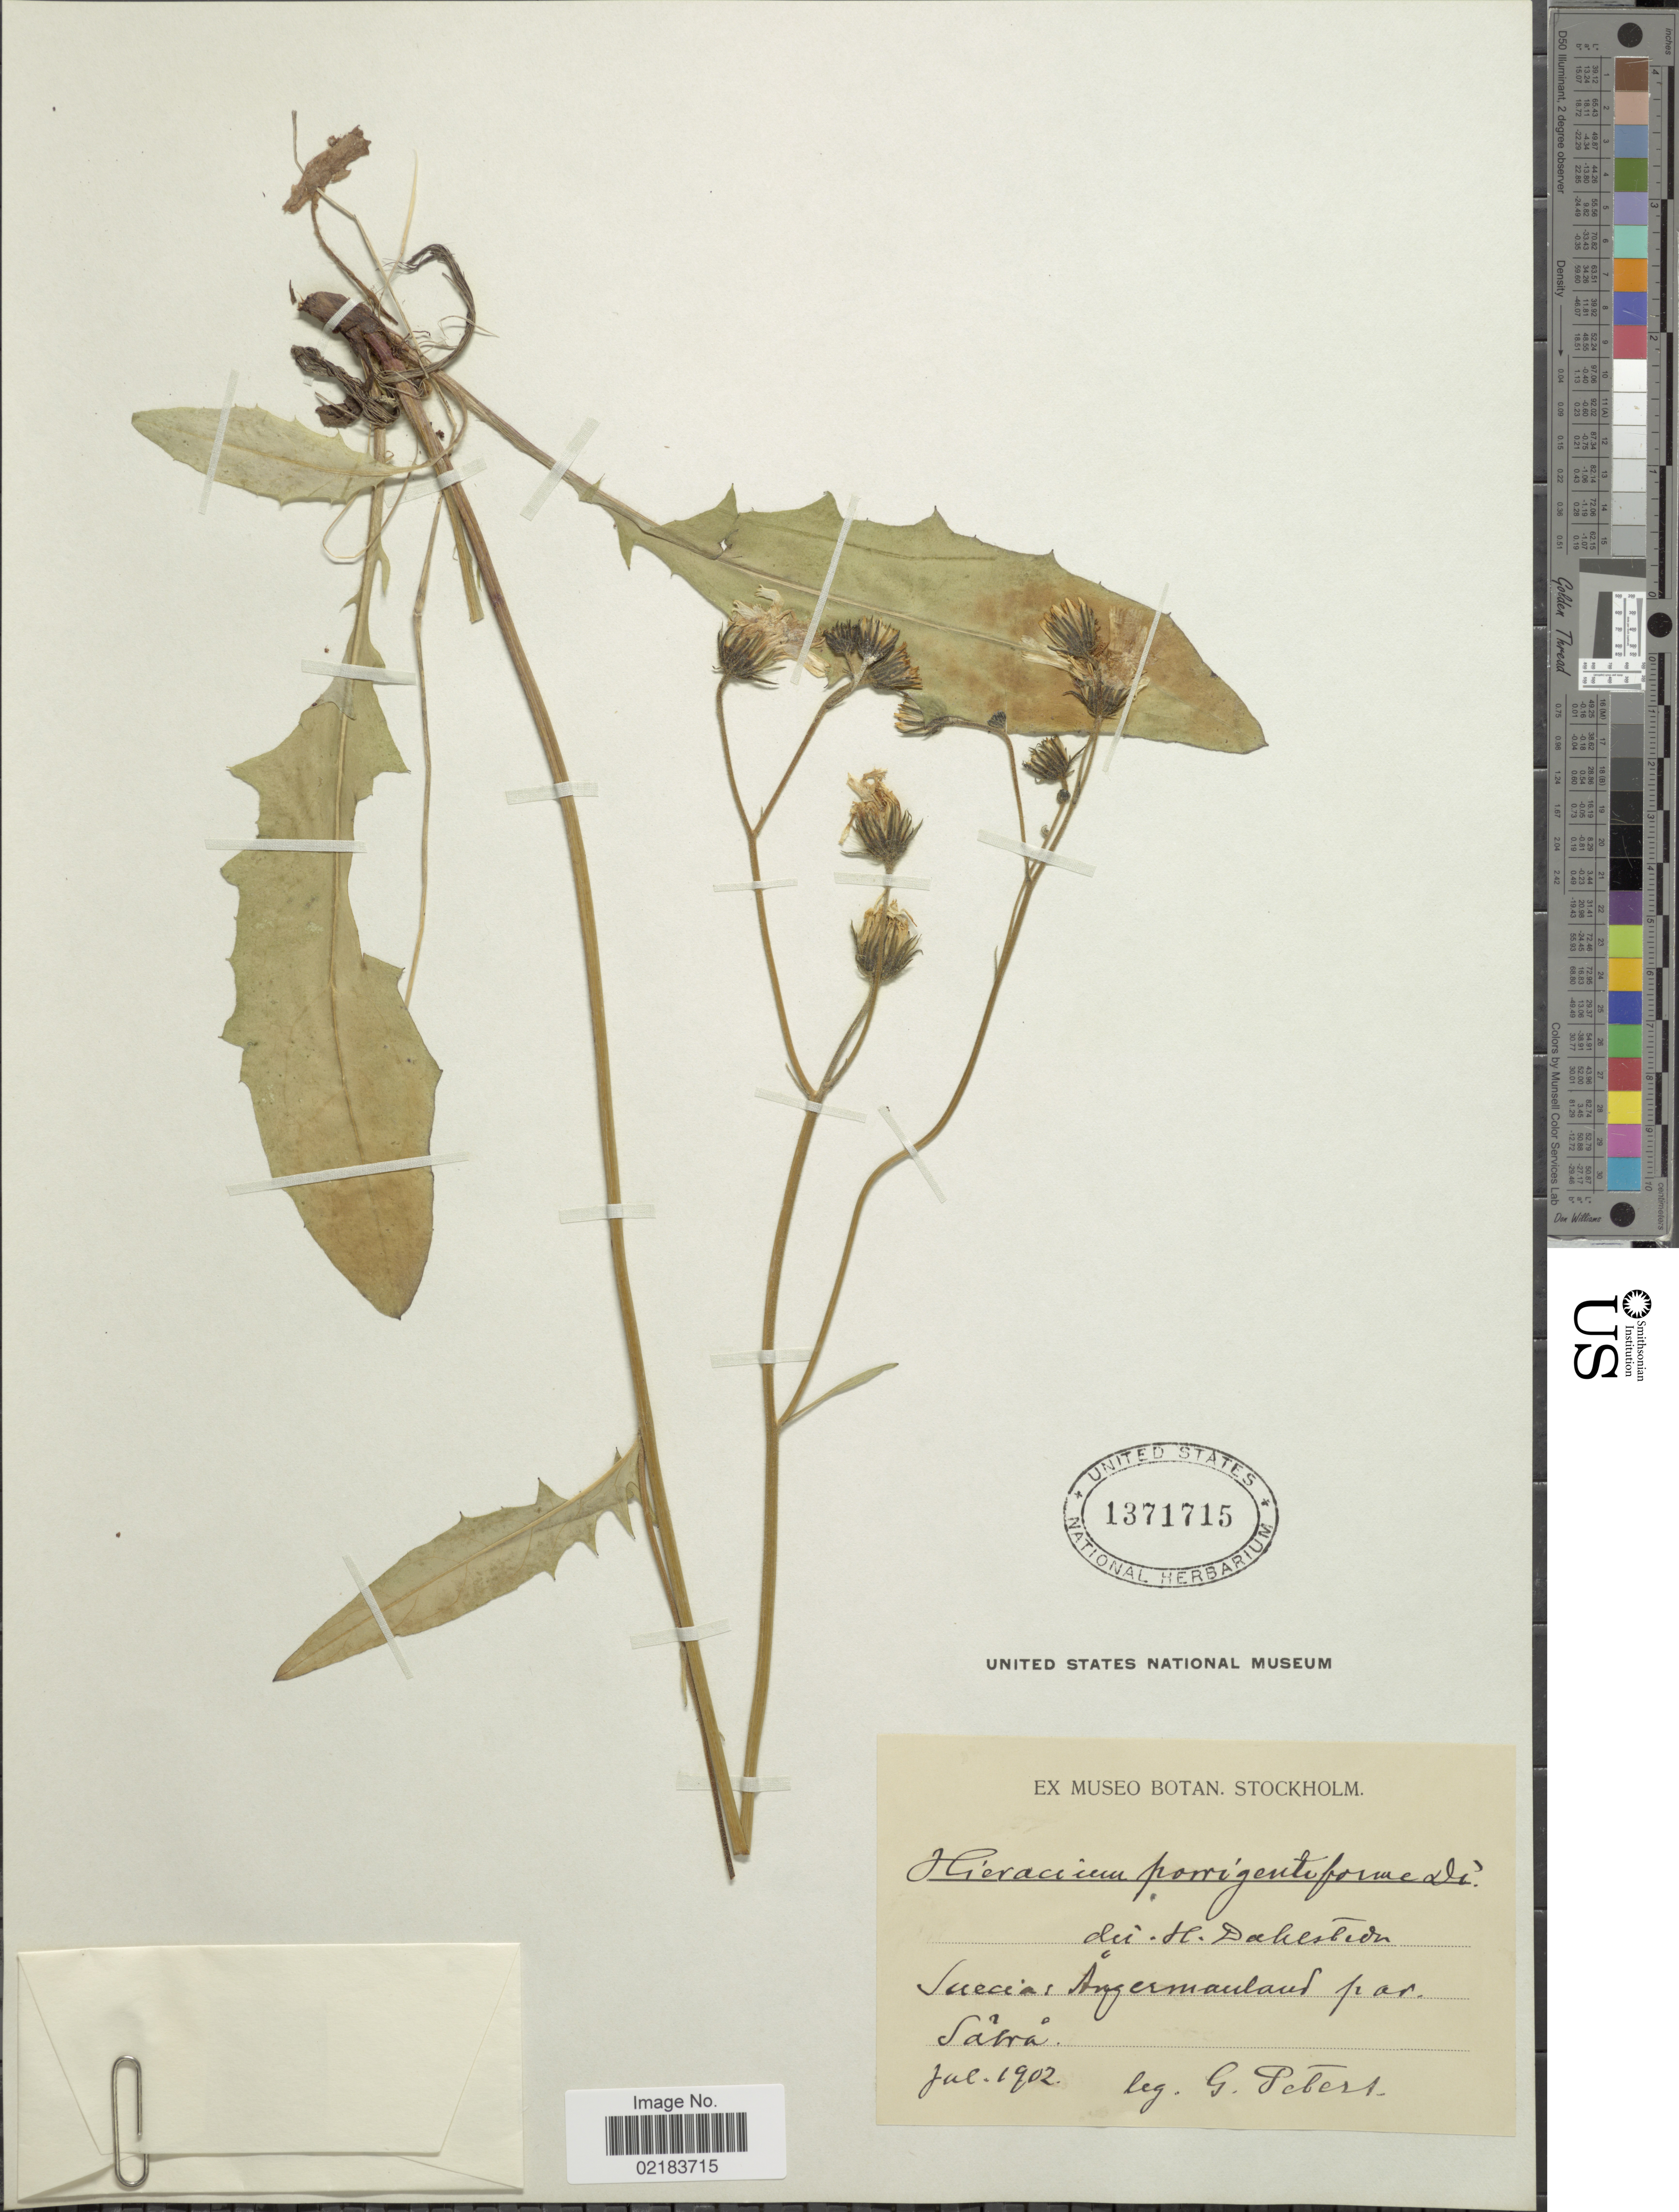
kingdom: Plantae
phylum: Tracheophyta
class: Magnoliopsida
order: Asterales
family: Asteraceae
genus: Hieracium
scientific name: Hieracium porrigentiforme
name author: Dahlst.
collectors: G. Peters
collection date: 1902-07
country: Sweden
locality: Suecia: Angermanland par. Såbrå.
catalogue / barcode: US 1371715